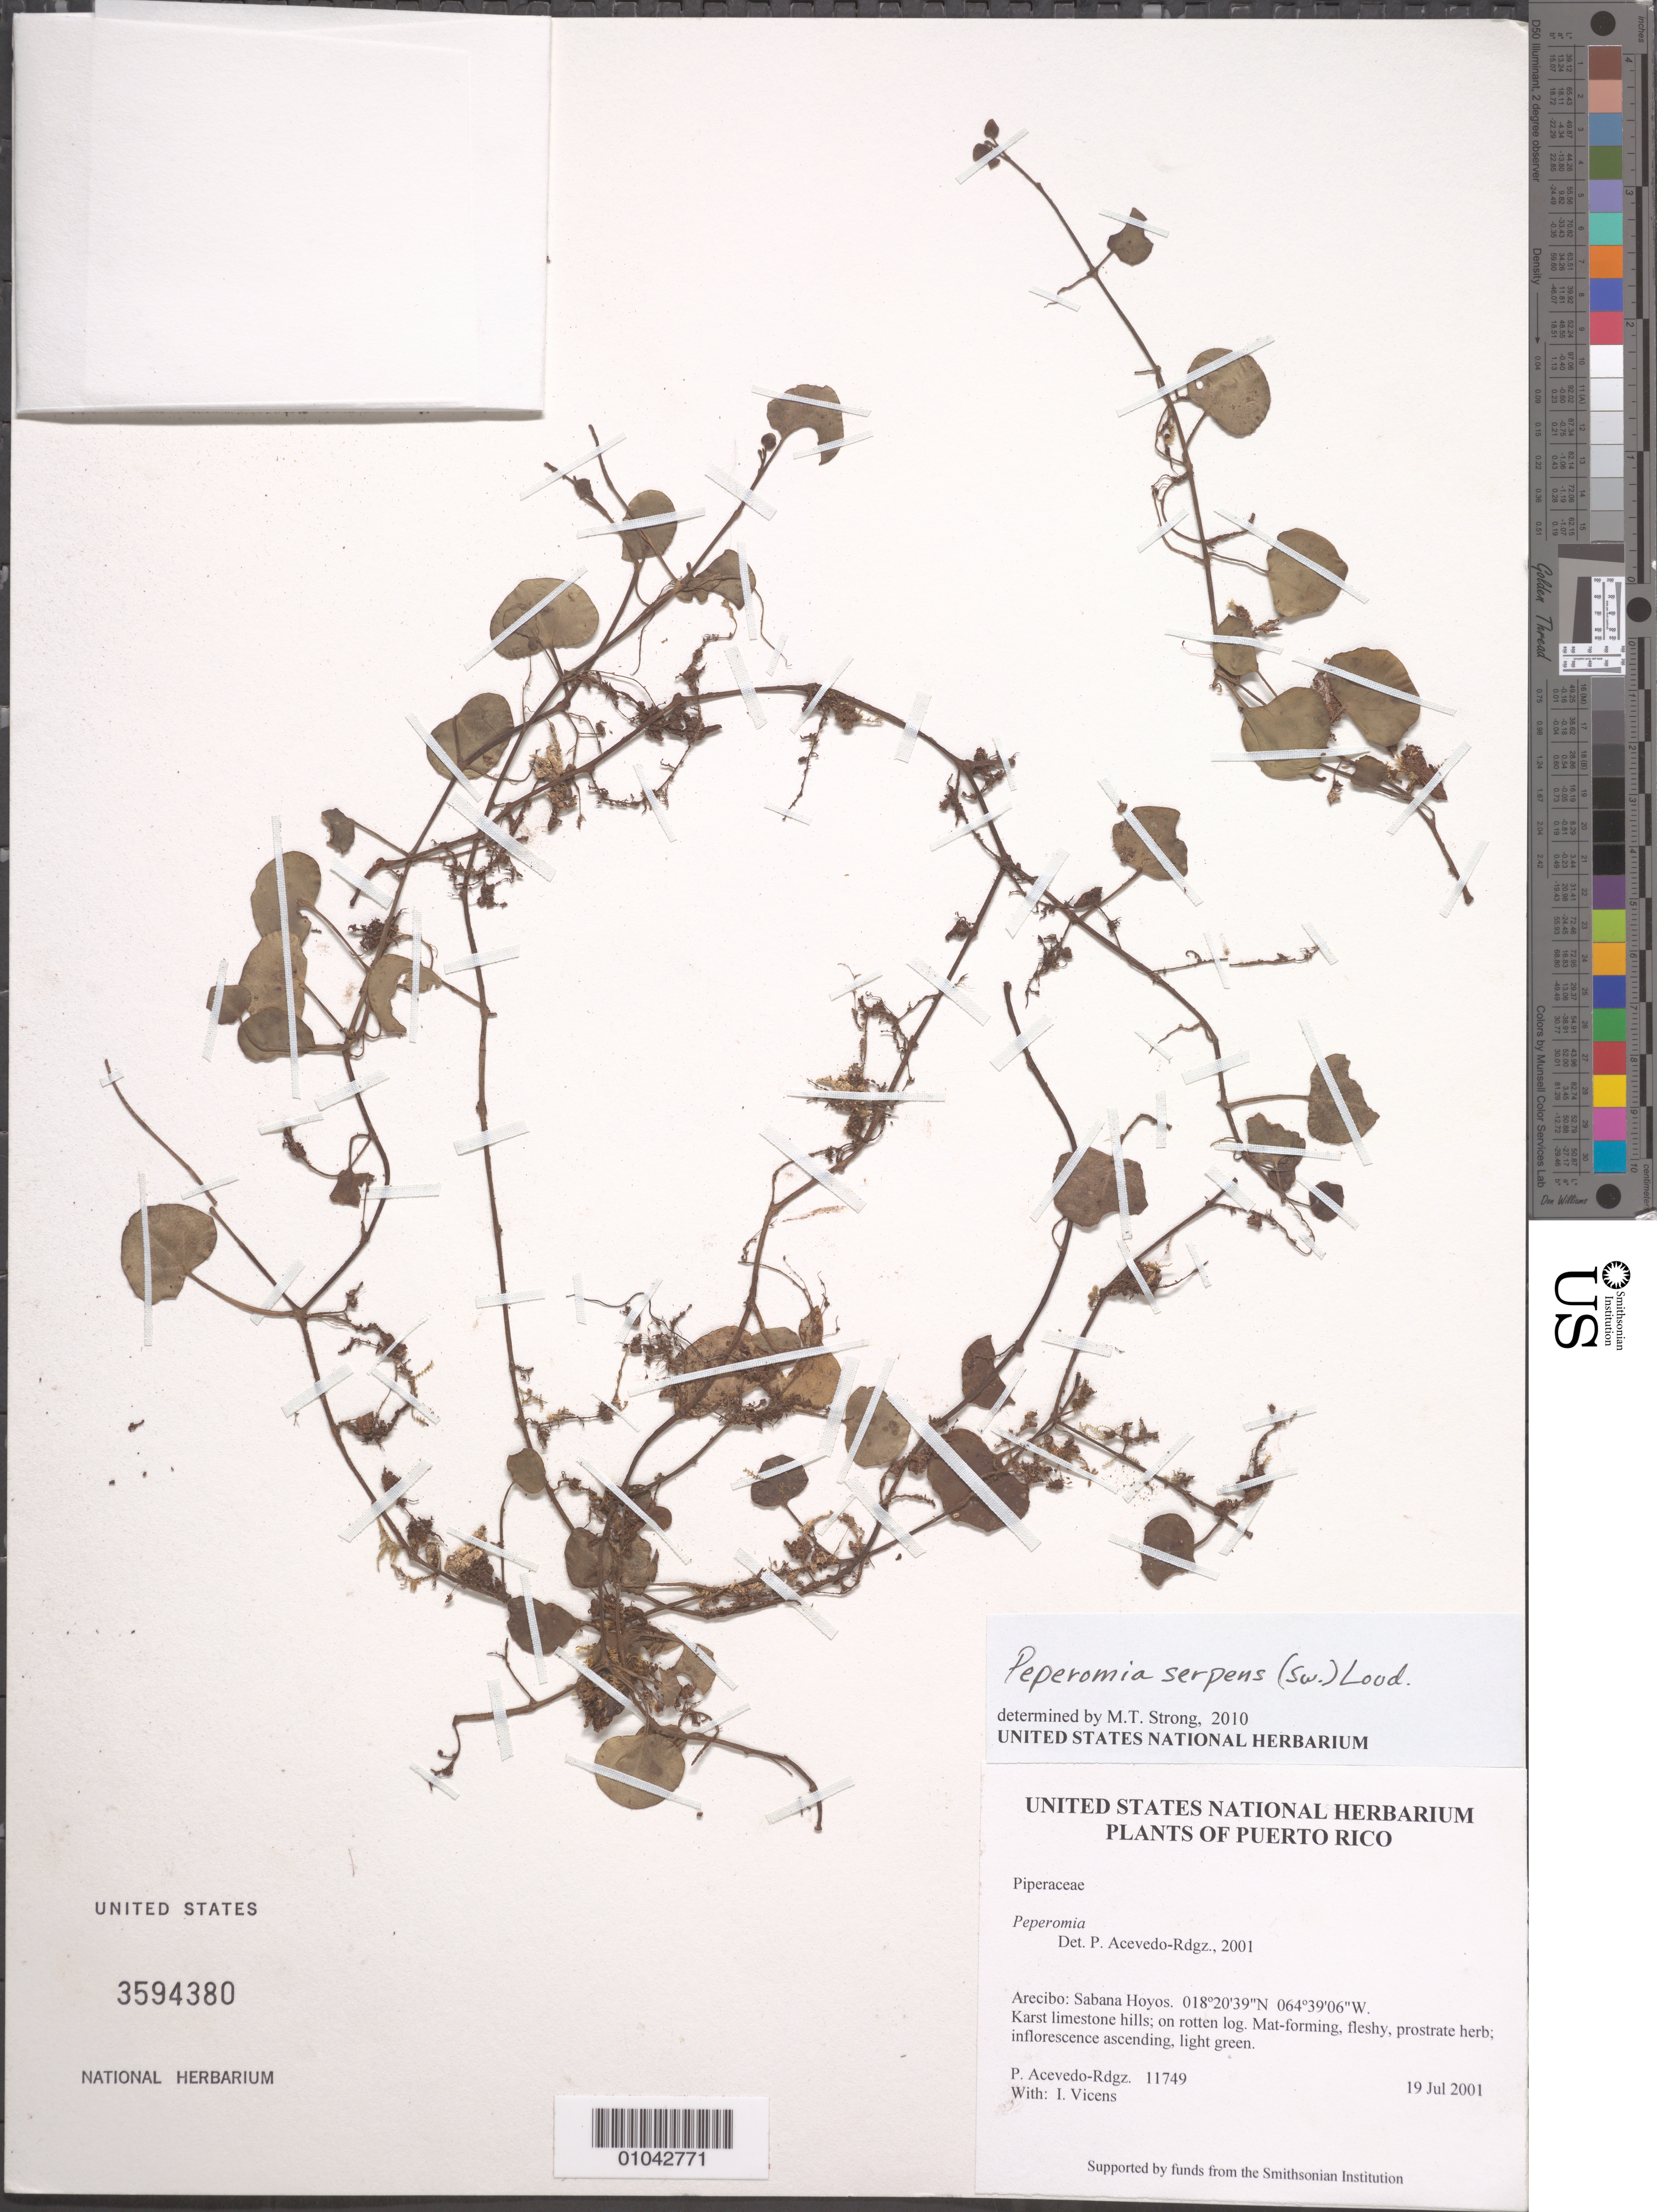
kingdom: Plantae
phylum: Tracheophyta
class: Magnoliopsida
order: Piperales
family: Piperaceae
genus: Peperomia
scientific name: Peperomia serpens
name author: (Sw.) Loudon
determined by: Strong, M. T., (US), Smithsonian Institution - National Museum of Natural History (UNITED STATES)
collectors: P. Acevedo-Rodr. & I. Vicens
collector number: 11749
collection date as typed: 19 Jul 2001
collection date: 2001-07-19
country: Puerto Rico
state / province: Arecibo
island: Puerto Rico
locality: Arecibo: Sabana Hoyos.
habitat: Karst limestone hills; on rotten log.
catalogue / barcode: US 3594380